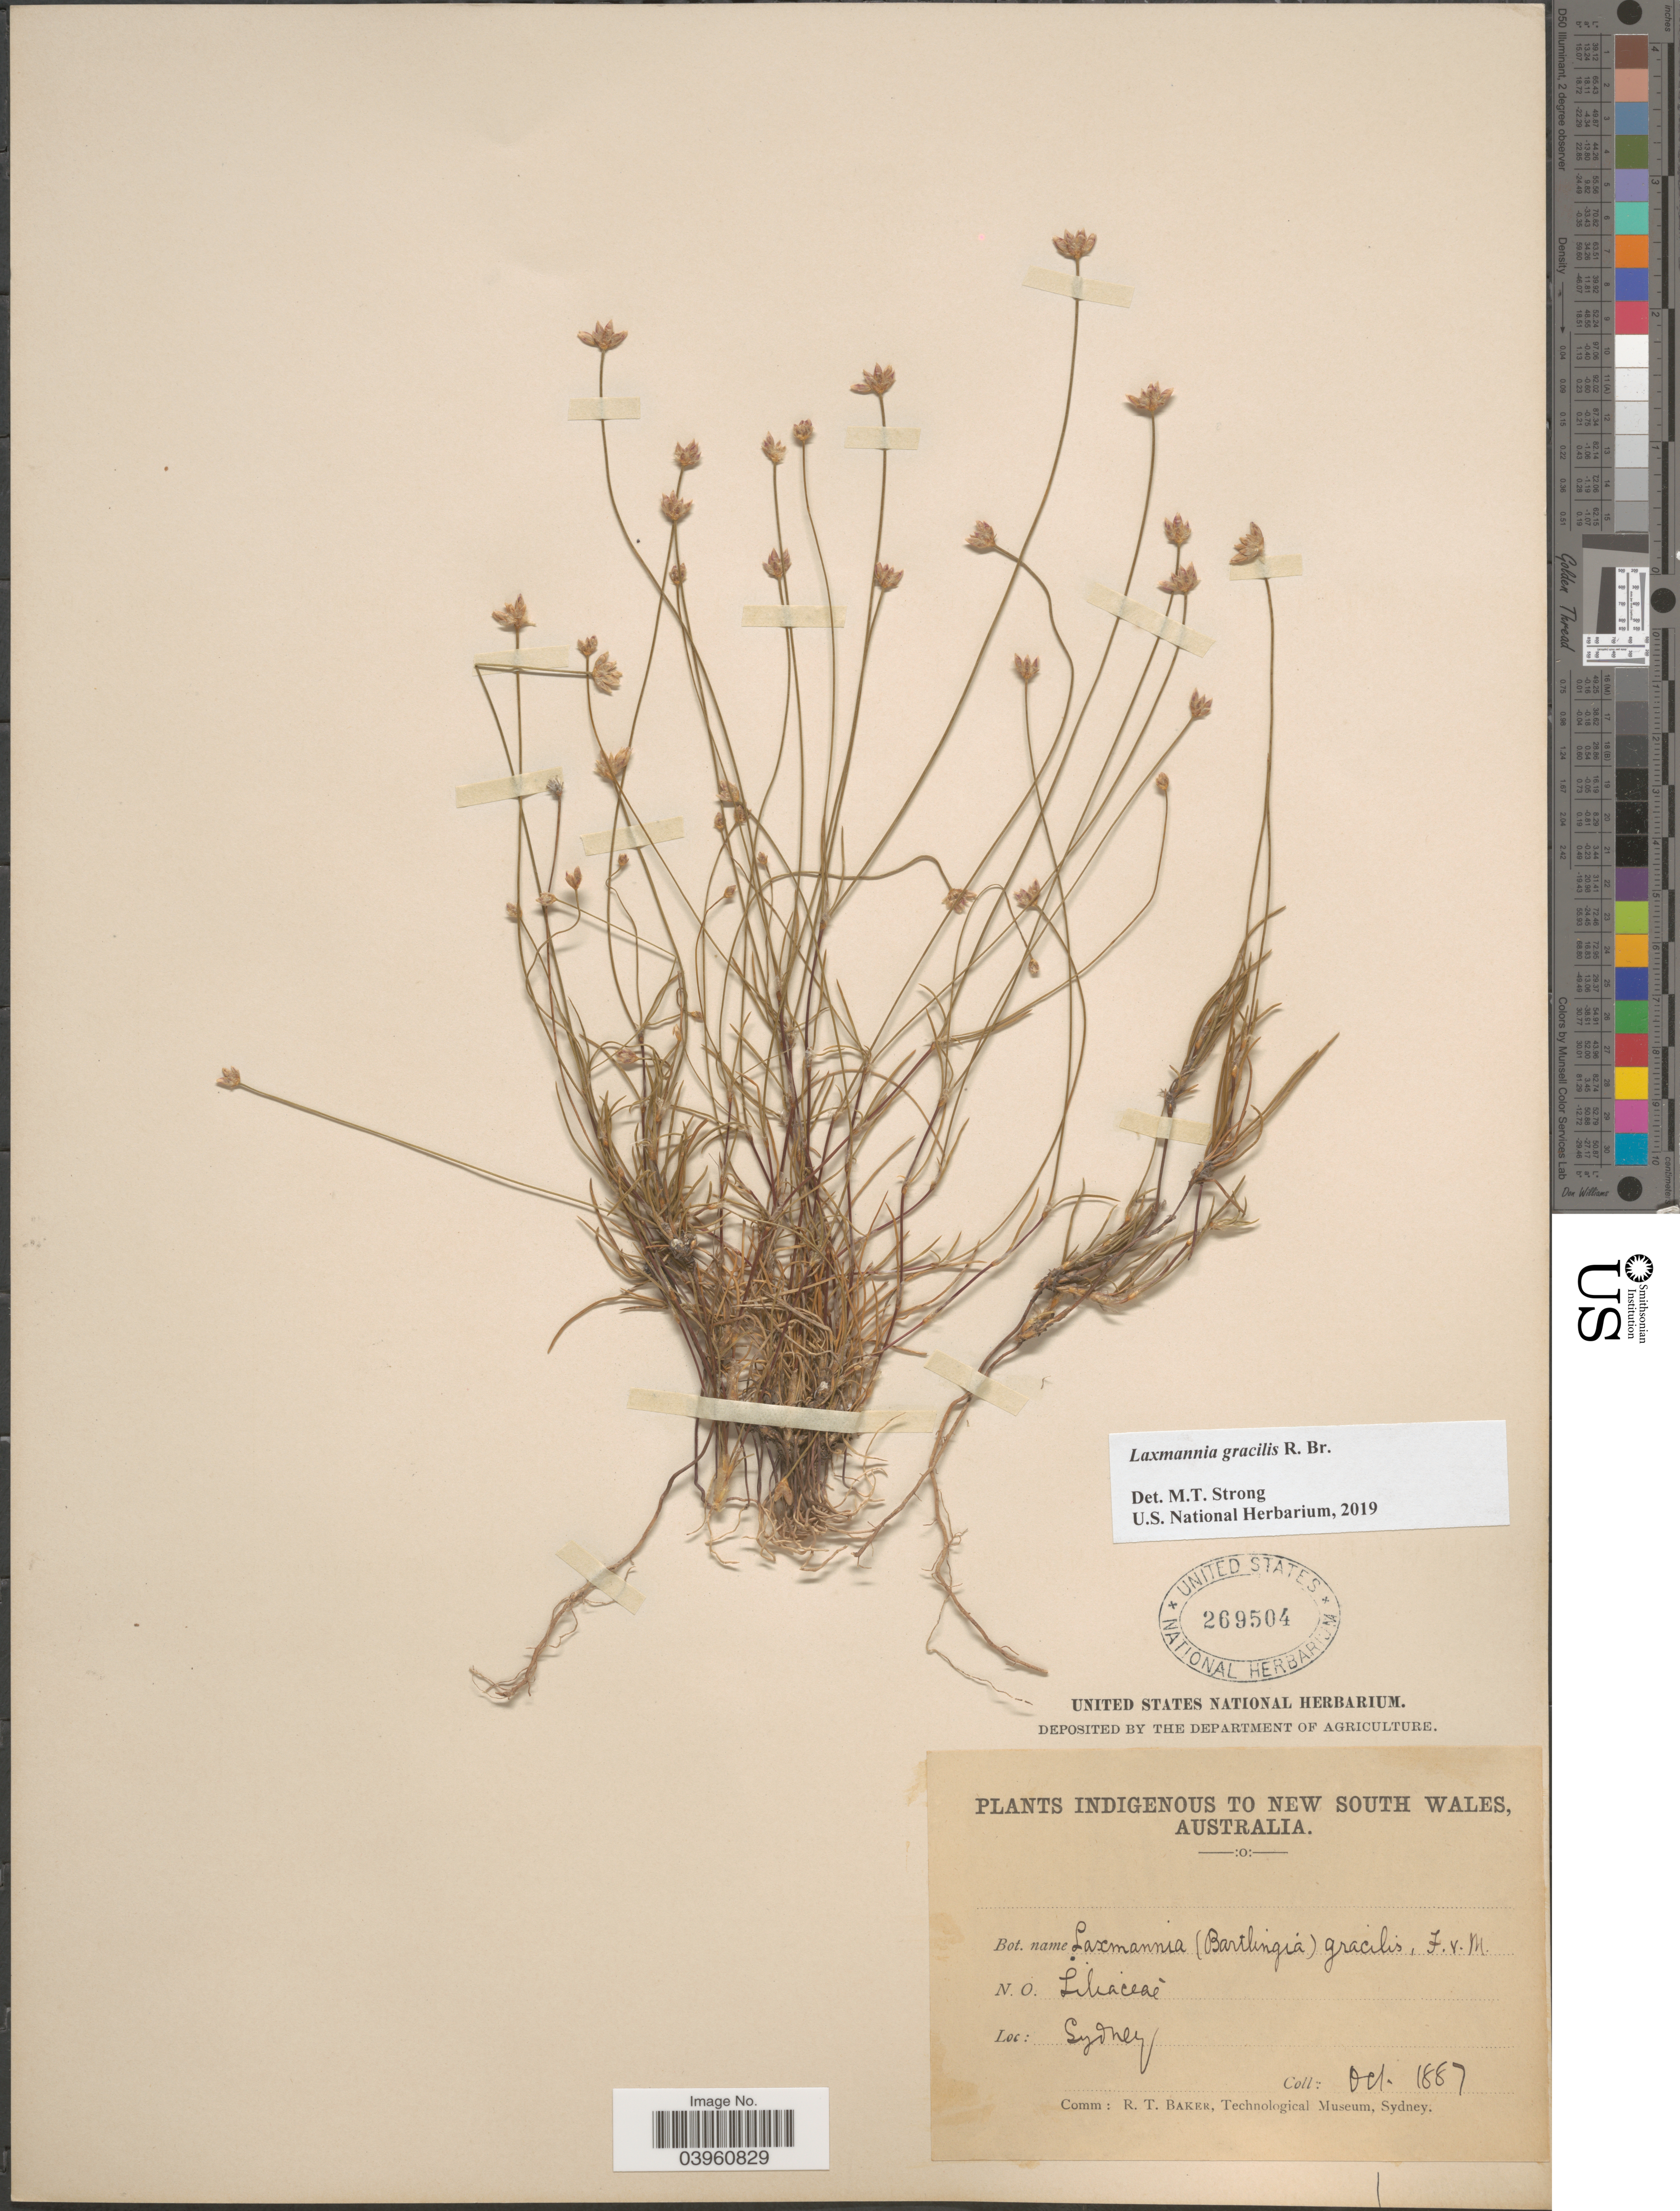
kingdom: Plantae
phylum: Tracheophyta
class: Liliopsida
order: Asparagales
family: Asparagaceae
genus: Laxmannia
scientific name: Laxmannia gracilis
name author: R. Br.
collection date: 1887-10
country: Australia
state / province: New South Wales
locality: Sydney.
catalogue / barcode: US 269504